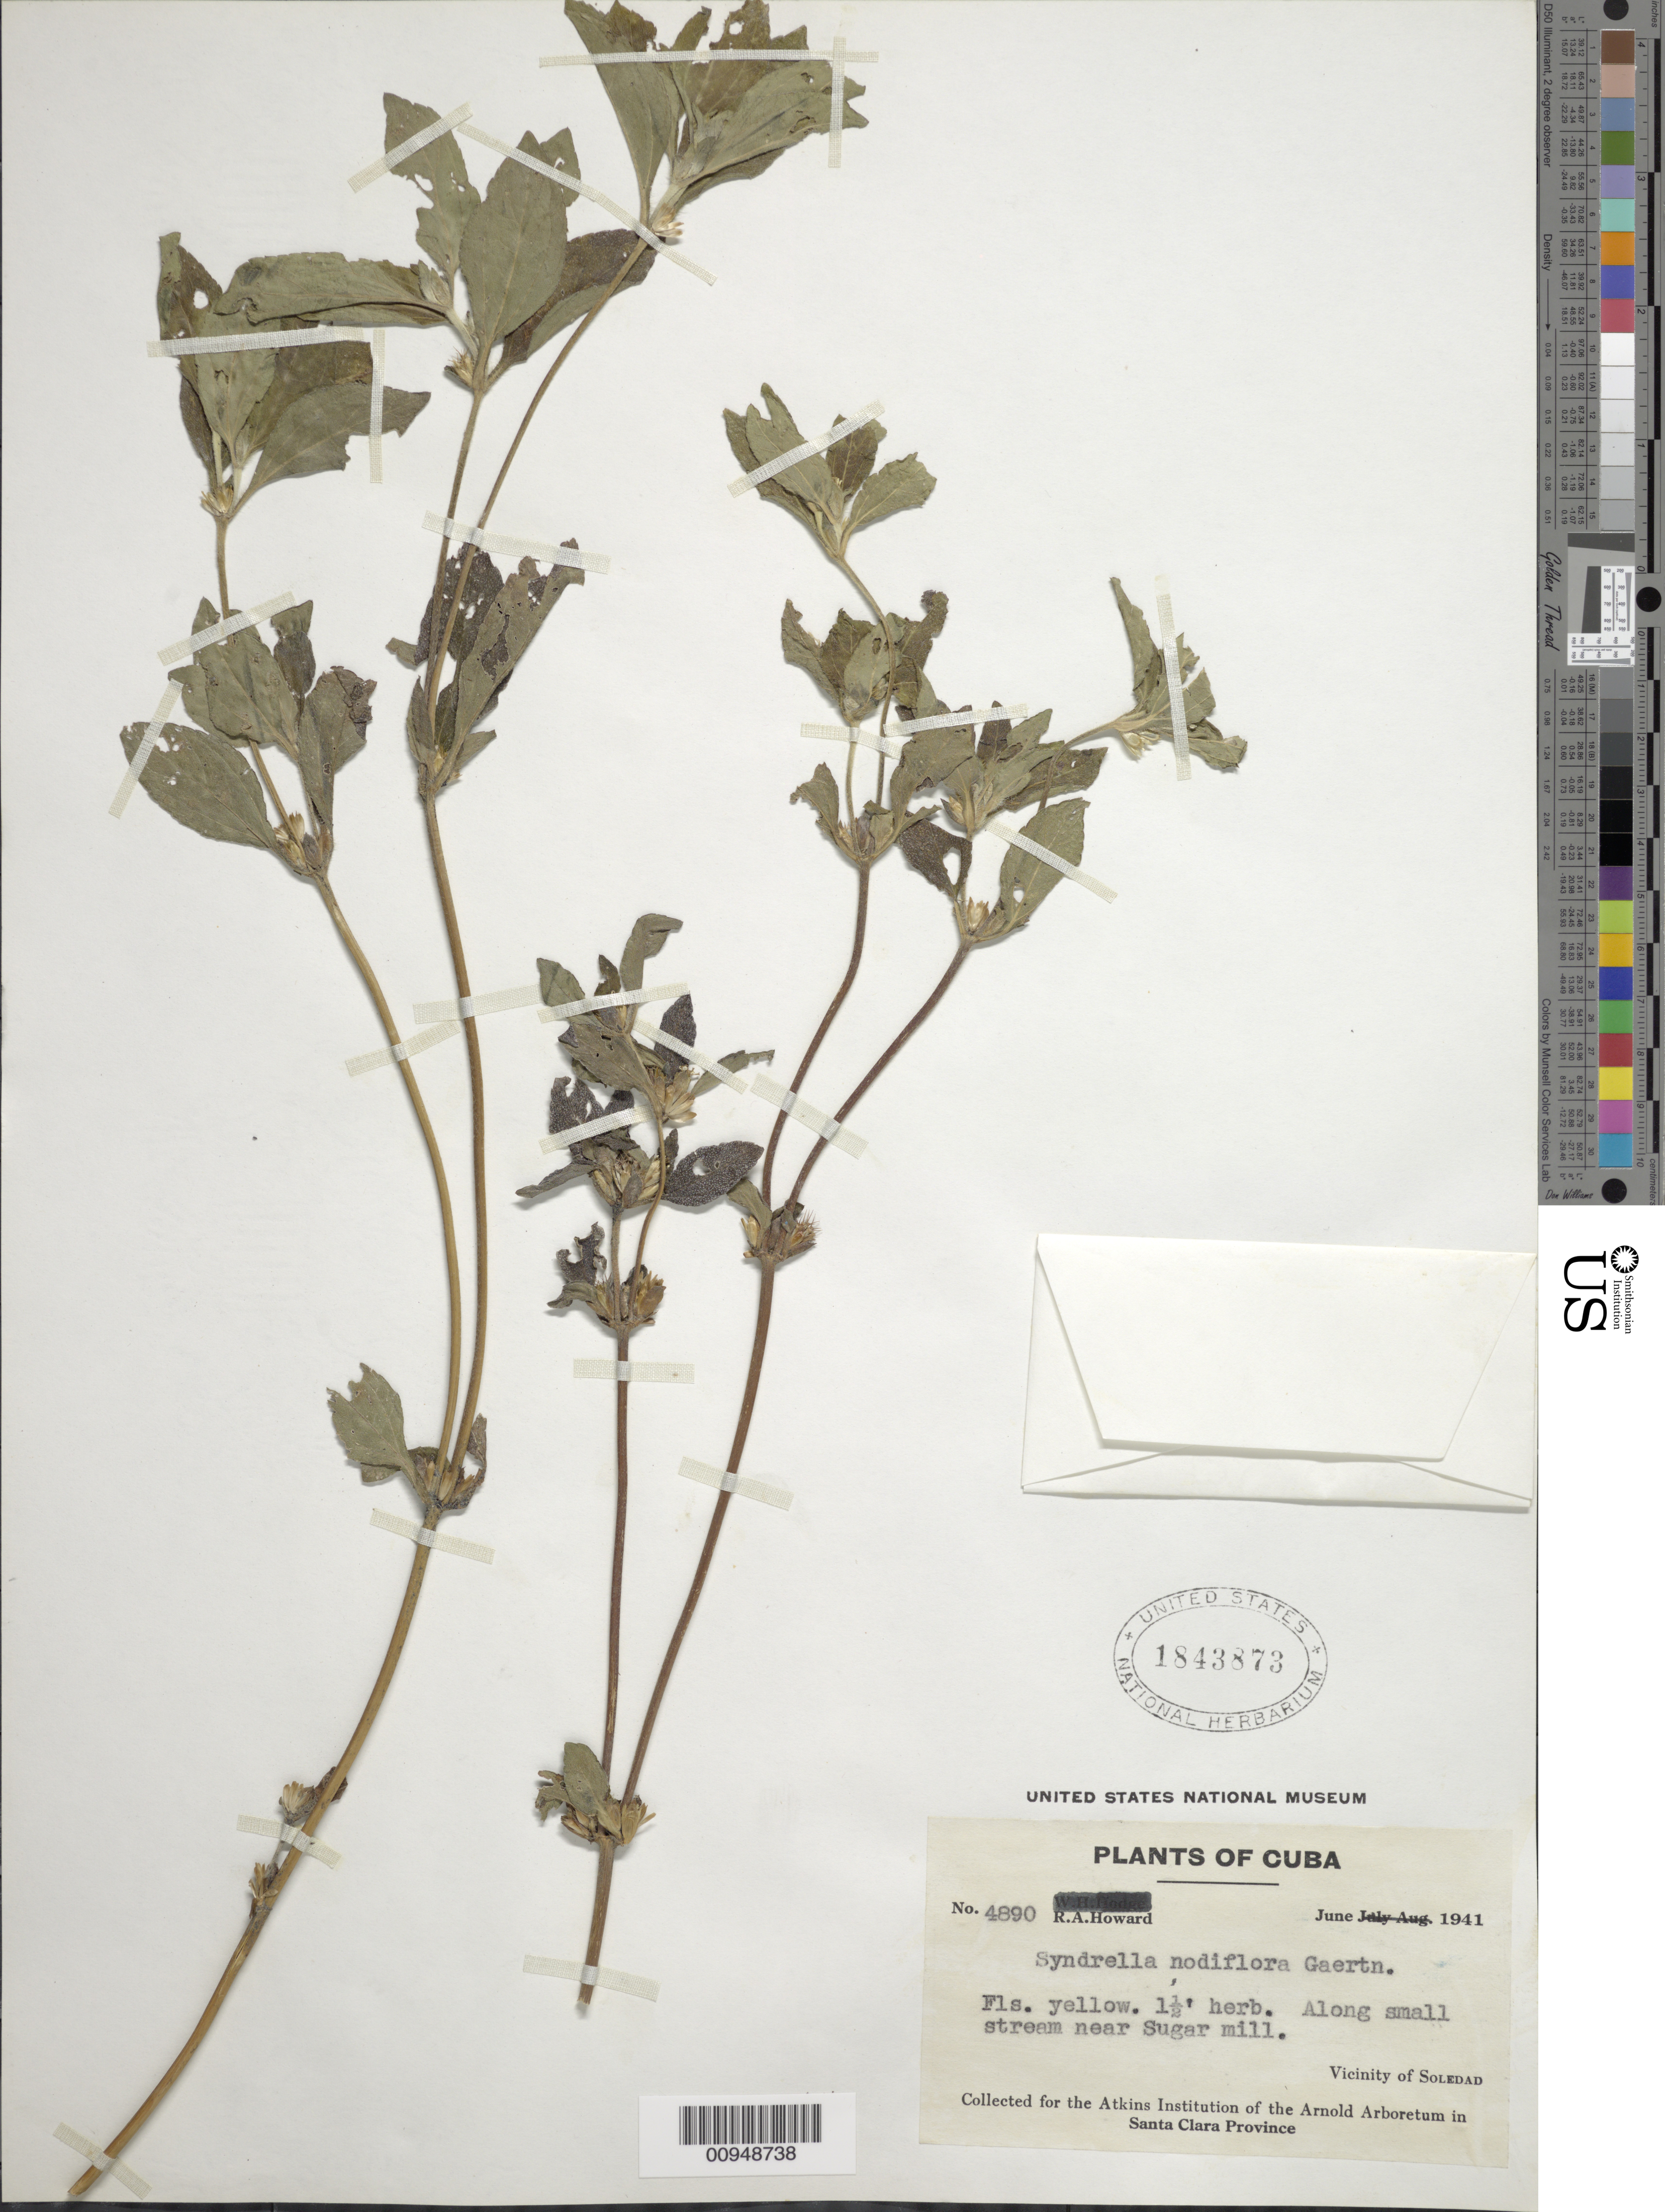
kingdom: Plantae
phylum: Tracheophyta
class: Magnoliopsida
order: Asterales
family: Asteraceae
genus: Synedrella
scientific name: Synedrella nodiflora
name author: (L.) Gaertn.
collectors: R. A. Howard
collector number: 4890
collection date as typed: Jun 1941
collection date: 1941-06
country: Cuba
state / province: Cienfuegos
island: Cuba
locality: Vicinity of Soledad, along small stream near Sugar Hill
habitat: Along stream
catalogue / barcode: US 1843873